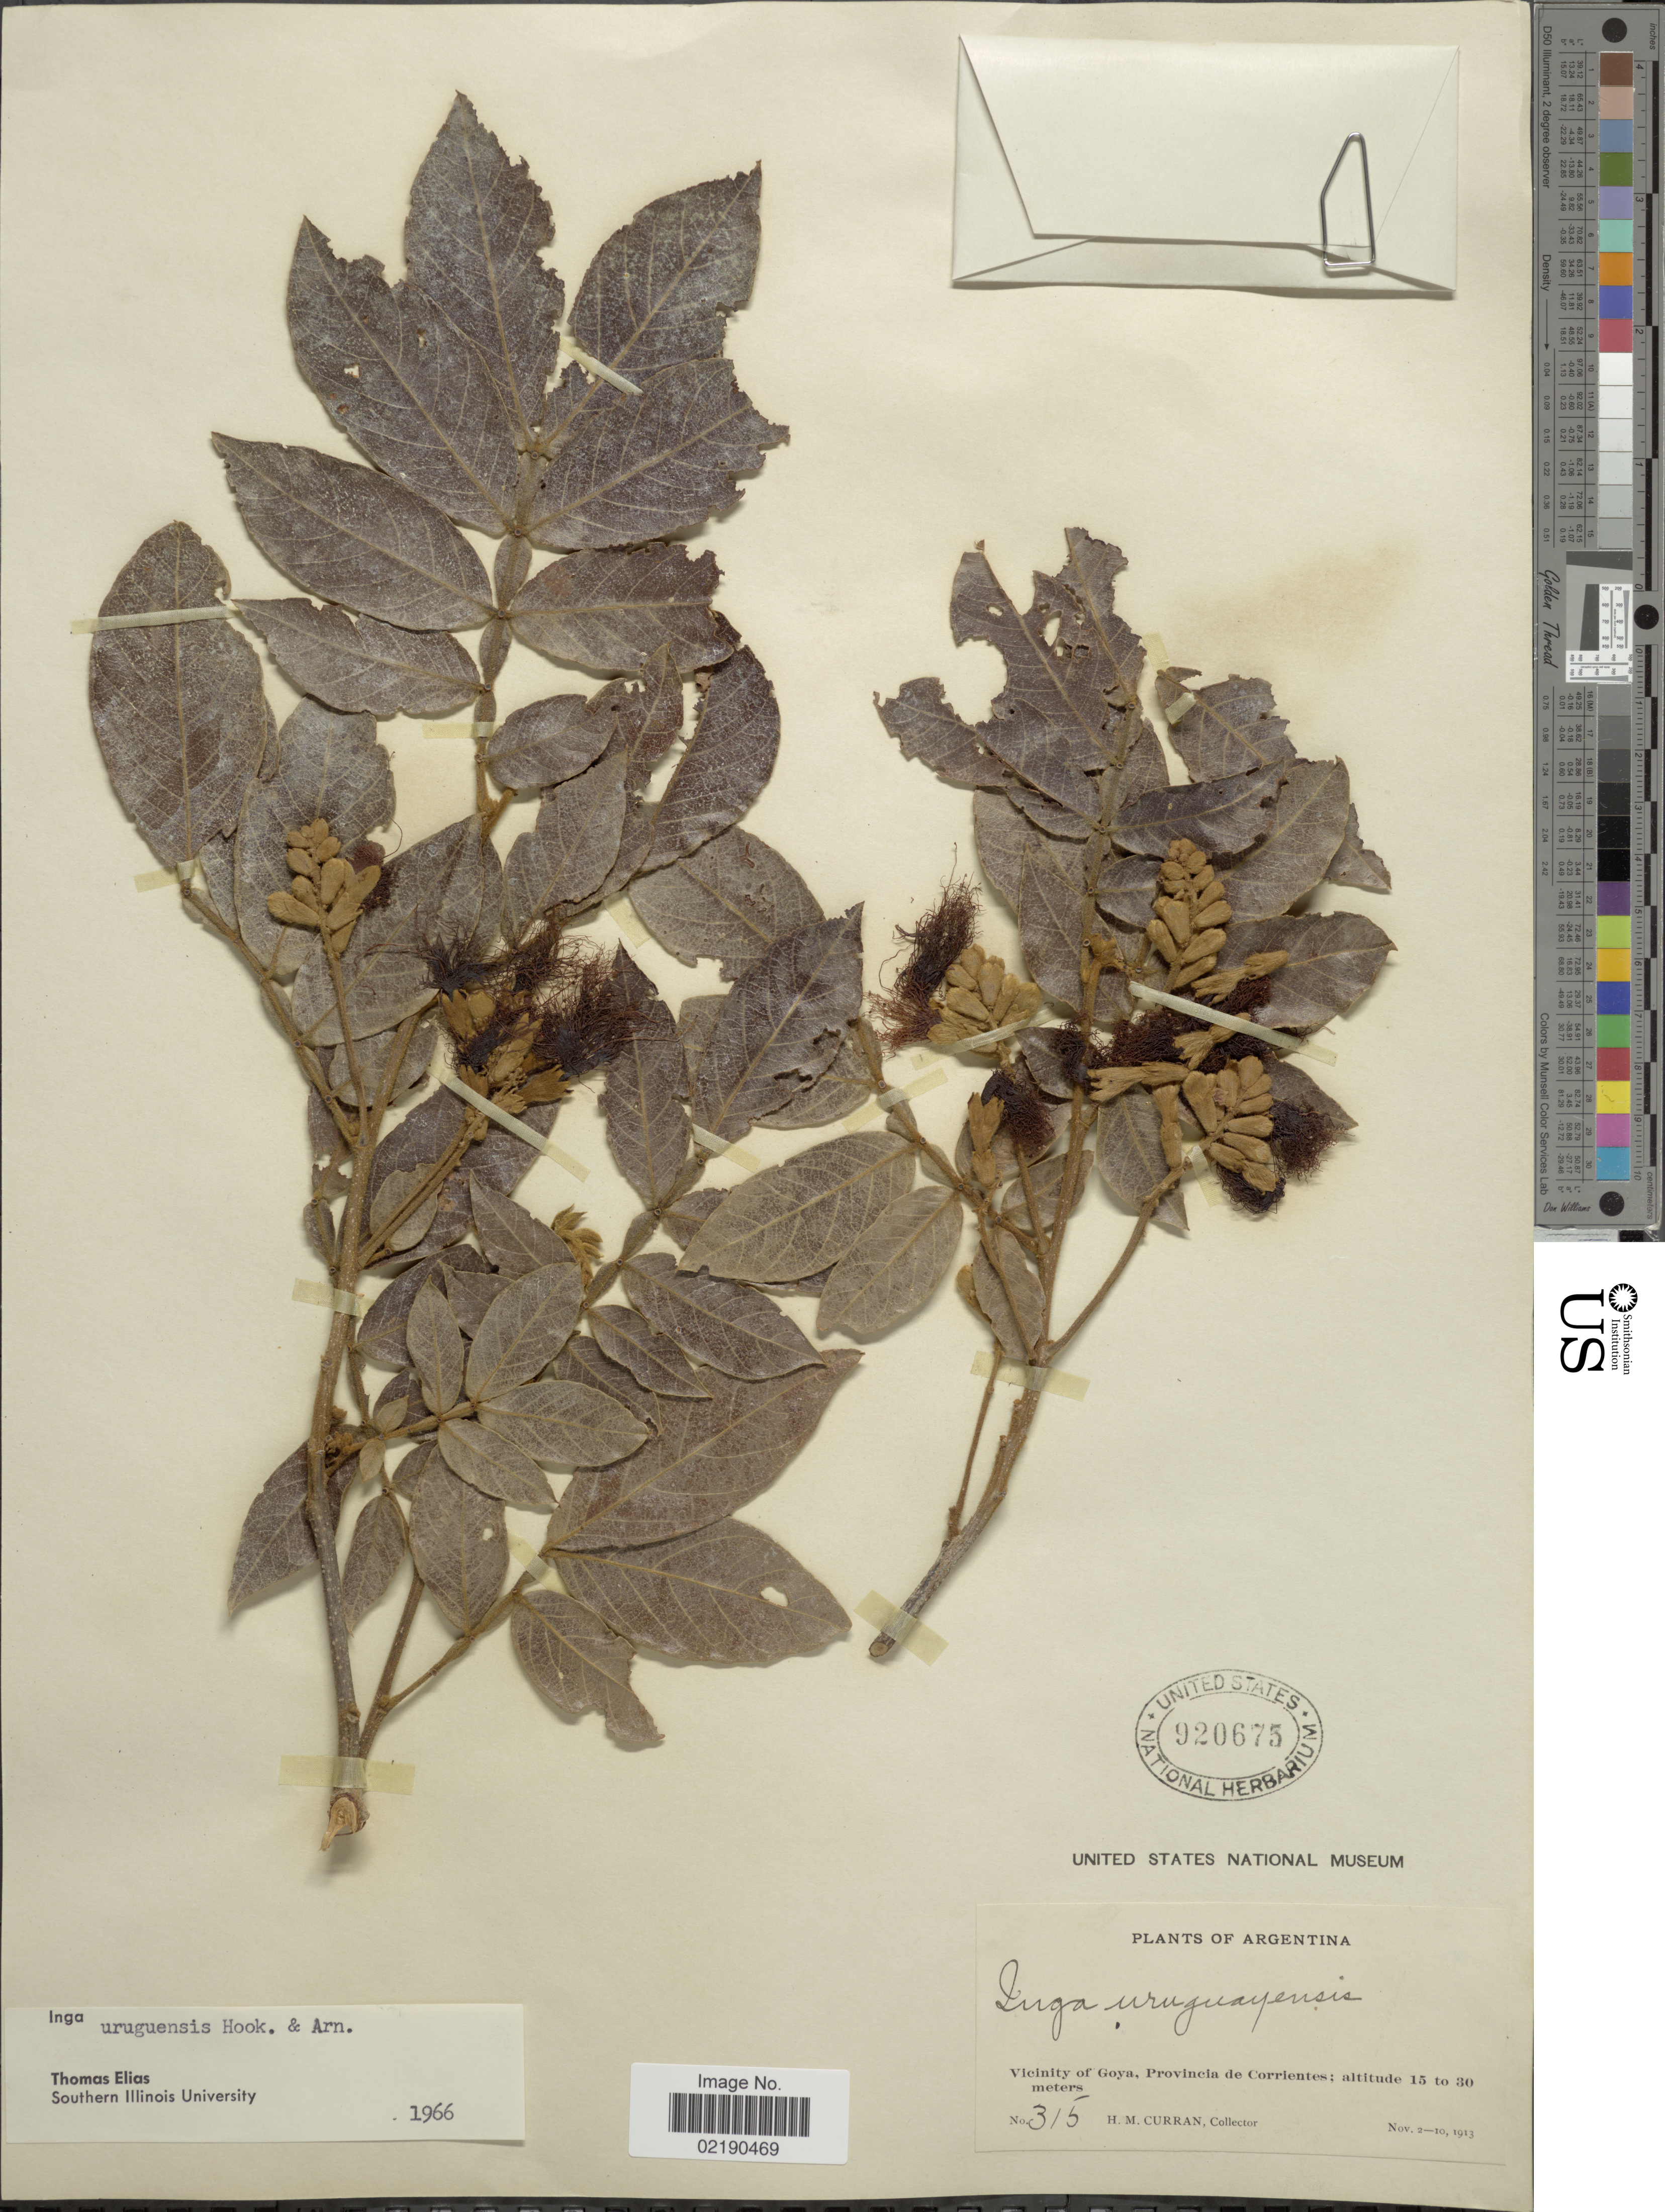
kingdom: Plantae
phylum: Tracheophyta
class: Magnoliopsida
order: Fabales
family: Fabaceae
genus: Inga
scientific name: Inga vera subsp. affinis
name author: (DC.) T.D. Penn.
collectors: H. M. Curran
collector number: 315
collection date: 1913-11-02/1913-11-10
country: Argentina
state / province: Corrientes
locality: Vicinity of Goya, Provincia de Corrientes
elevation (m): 15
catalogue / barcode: US 920675